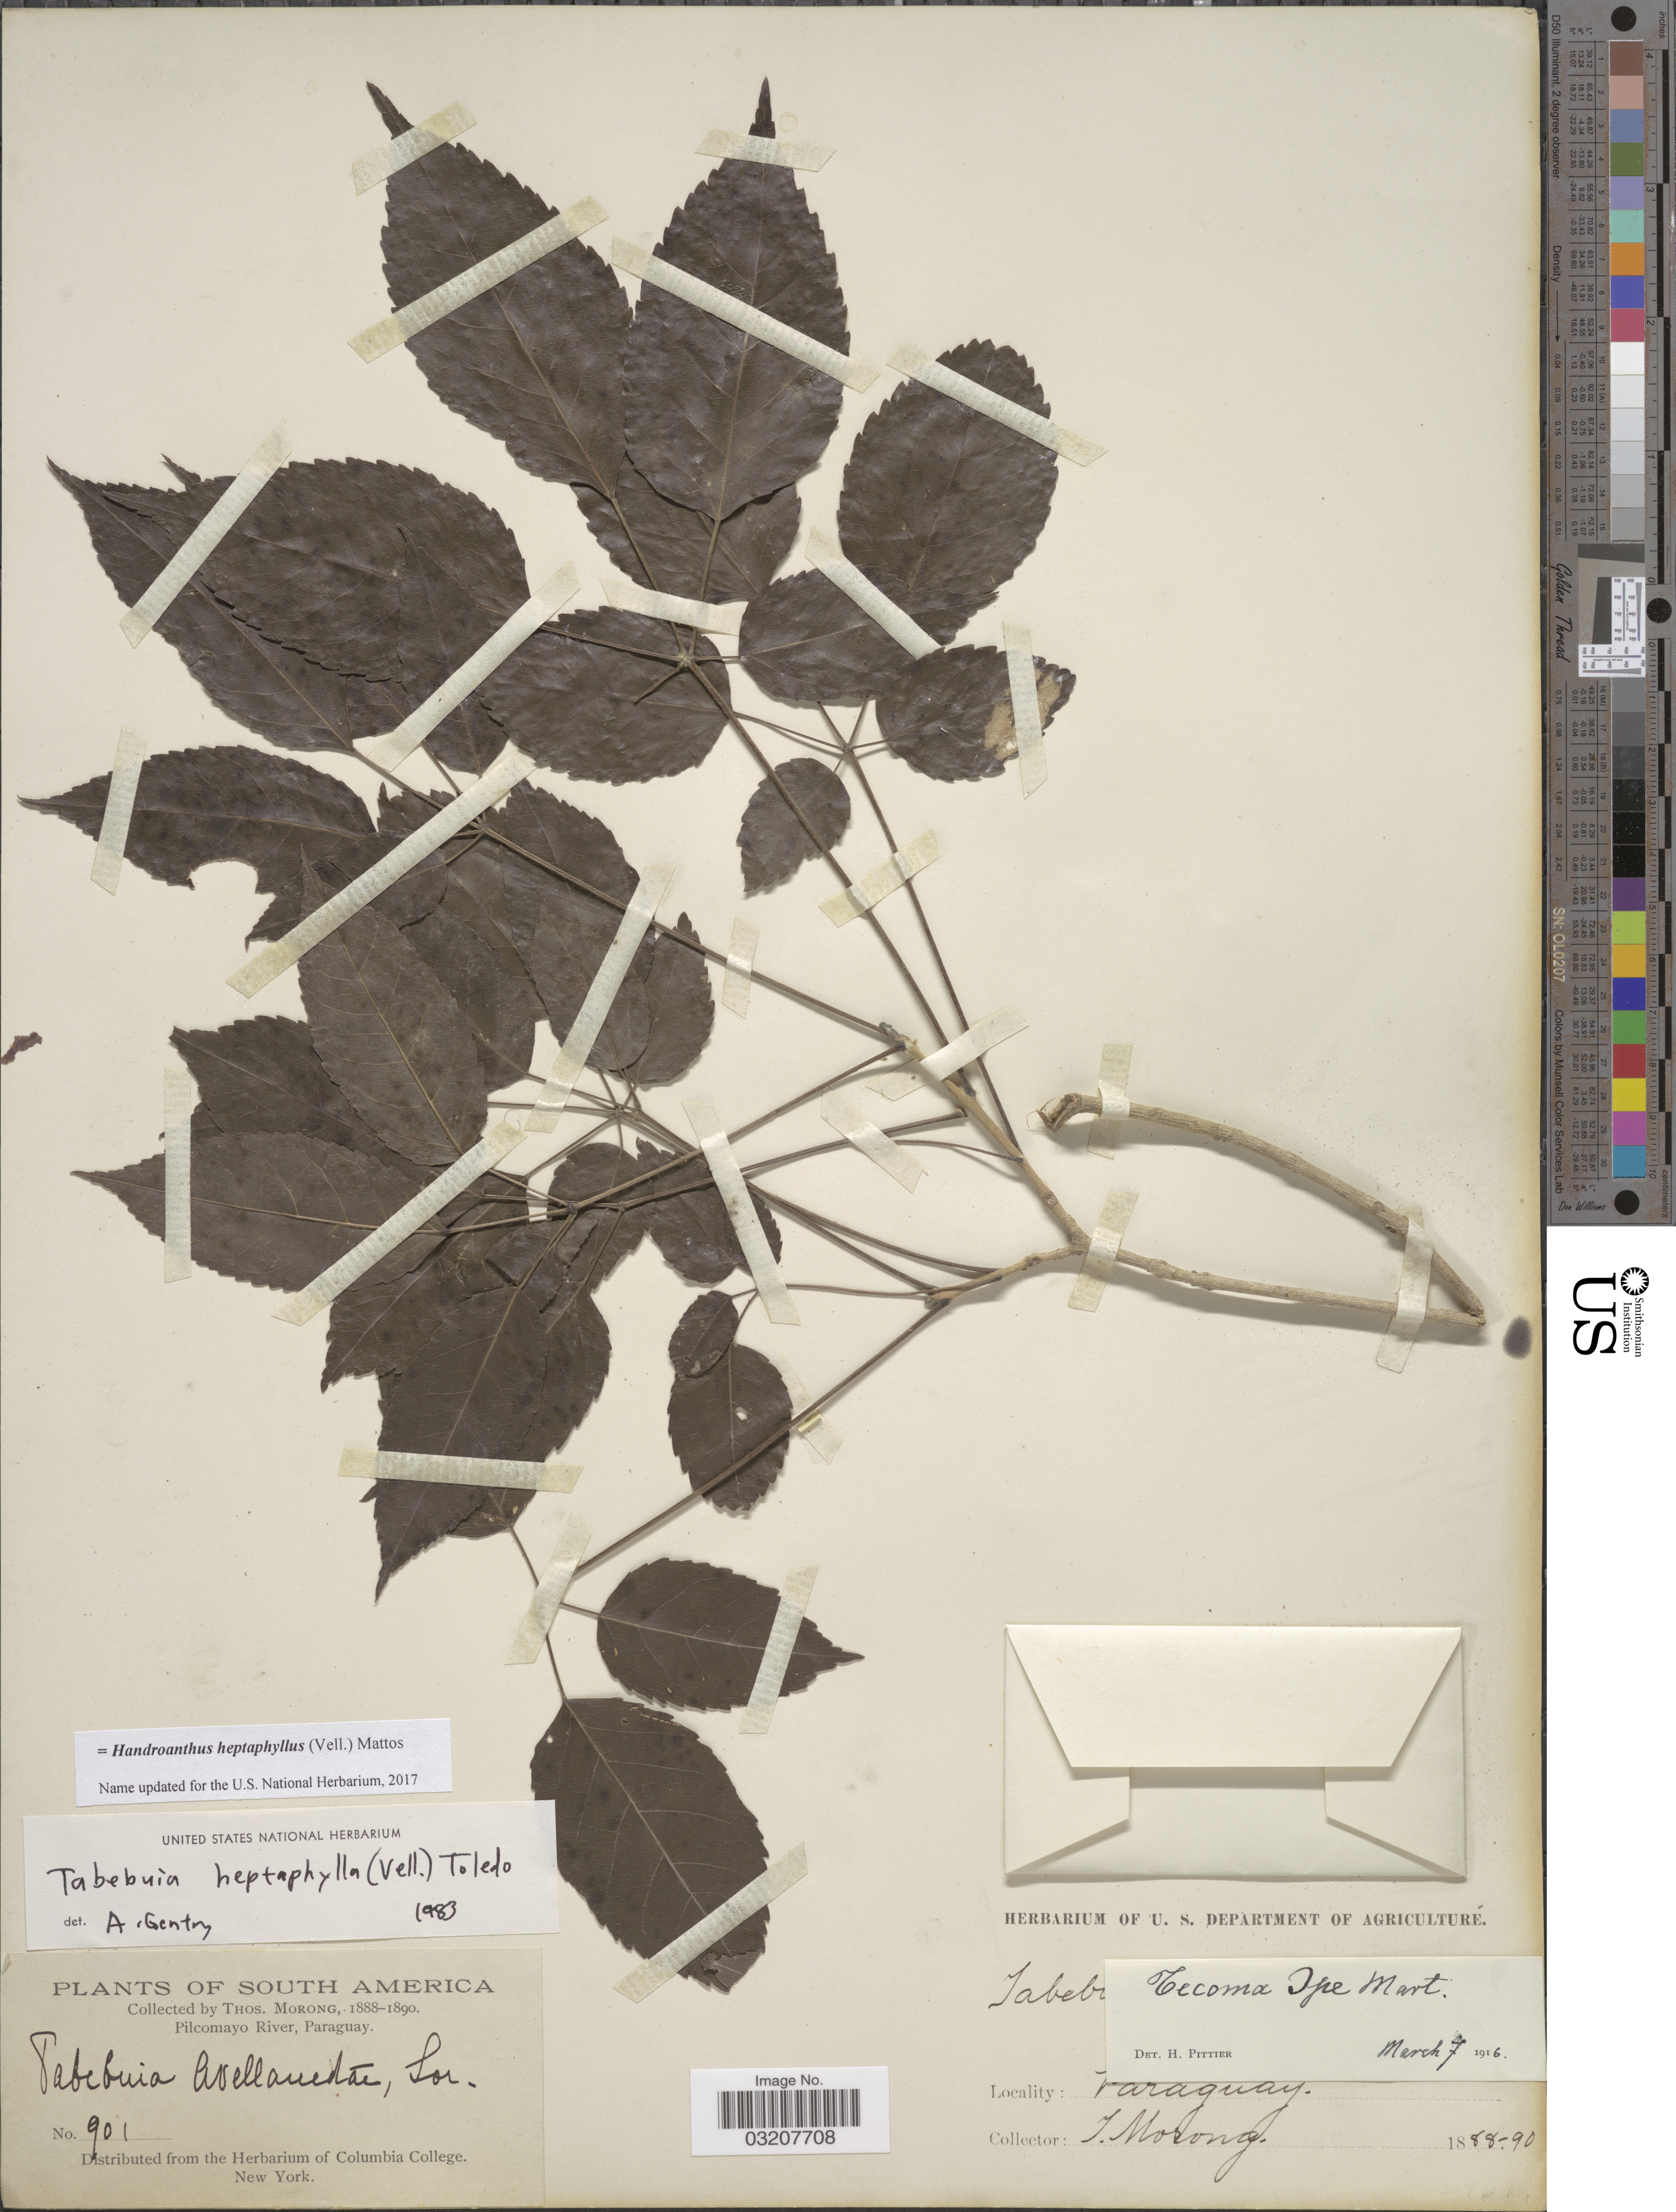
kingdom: Plantae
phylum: Tracheophyta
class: Magnoliopsida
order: Lamiales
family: Bignoniaceae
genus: Handroanthus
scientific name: Handroanthus heptaphyllus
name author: (Vell.) Mattos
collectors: ex herb. T. Morong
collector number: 901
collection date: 1888/1890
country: Paraguay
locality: Pilcomayo River.